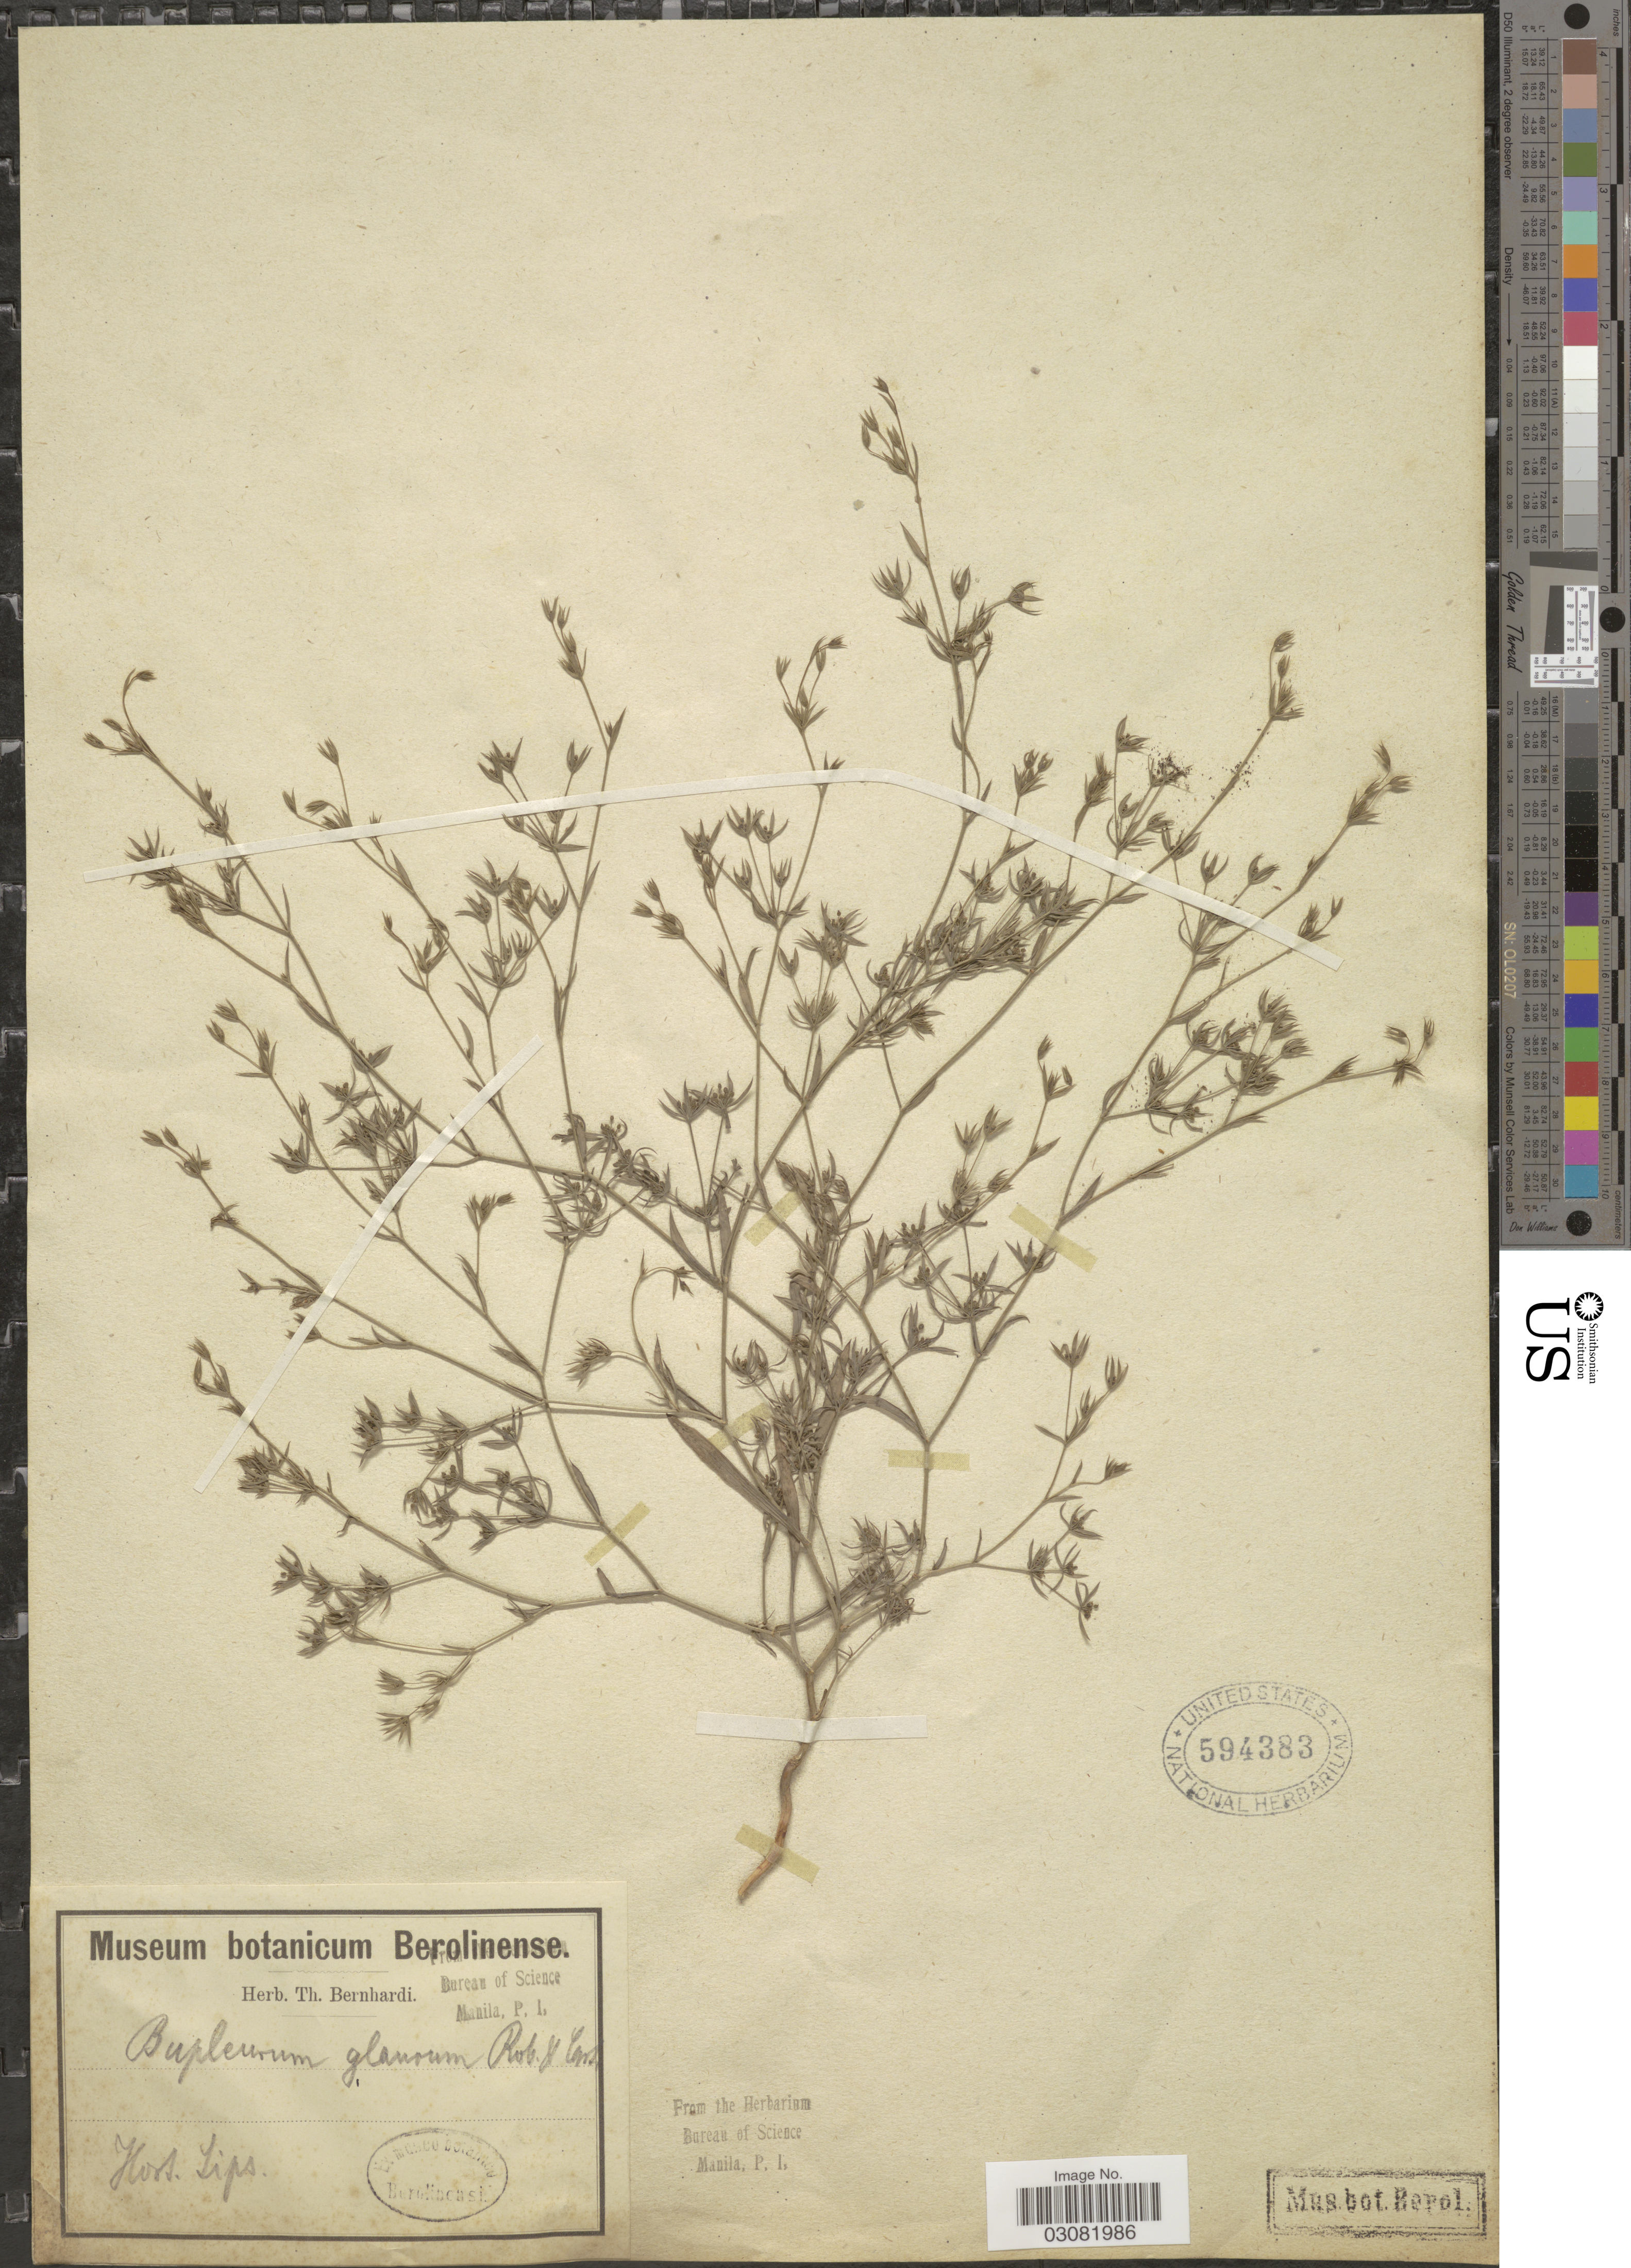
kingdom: Plantae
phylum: Tracheophyta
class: Magnoliopsida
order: Apiales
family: Apiaceae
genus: Bupleurum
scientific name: Bupleurum semicompositum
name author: L.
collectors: Ex herb. Th. Bernhardi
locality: Hort. Lips. [interpreted]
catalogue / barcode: US 594383